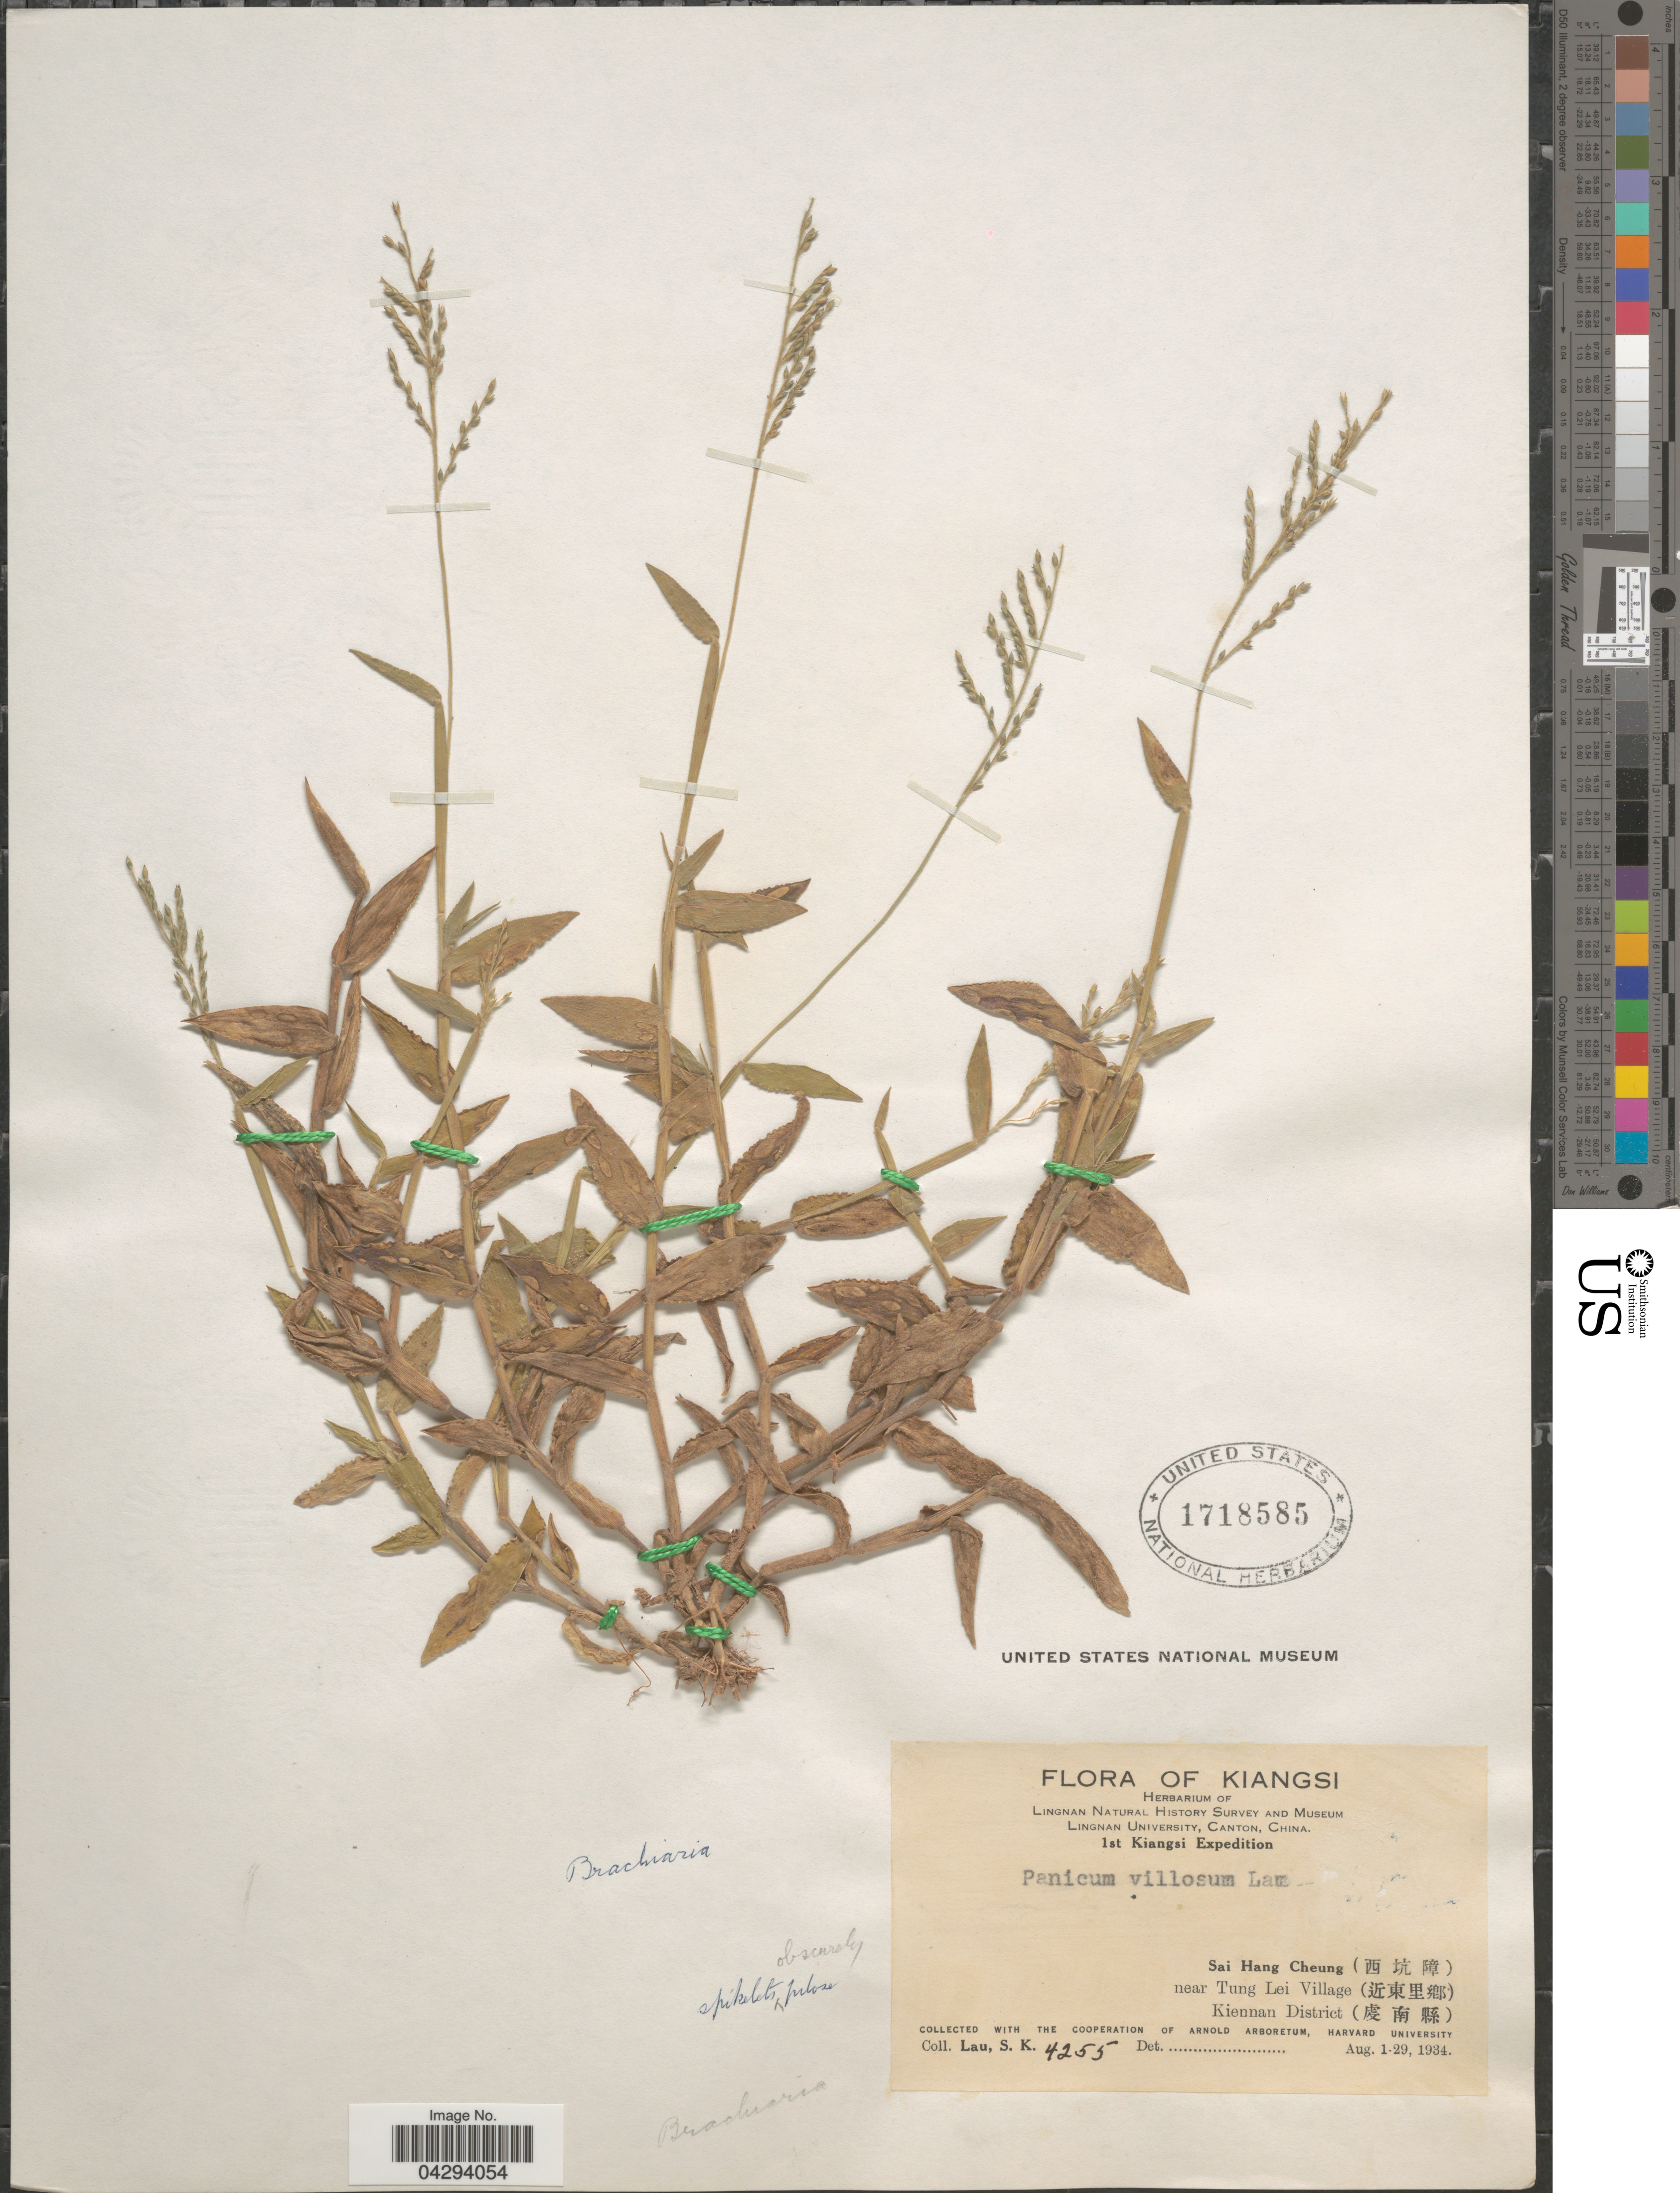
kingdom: Plantae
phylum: Tracheophyta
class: Liliopsida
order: Poales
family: Poaceae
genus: Urochloa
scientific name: Urochloa sp.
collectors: S. K. Lau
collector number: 4255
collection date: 1934-08-01/1934-08-29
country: China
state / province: Jiangxi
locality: Kiangsi. 1st Kiangsi Expedition. Sai Hang Cheung (X) near Tung Lei Village (X) Kiennan District (X).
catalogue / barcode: US 1718585